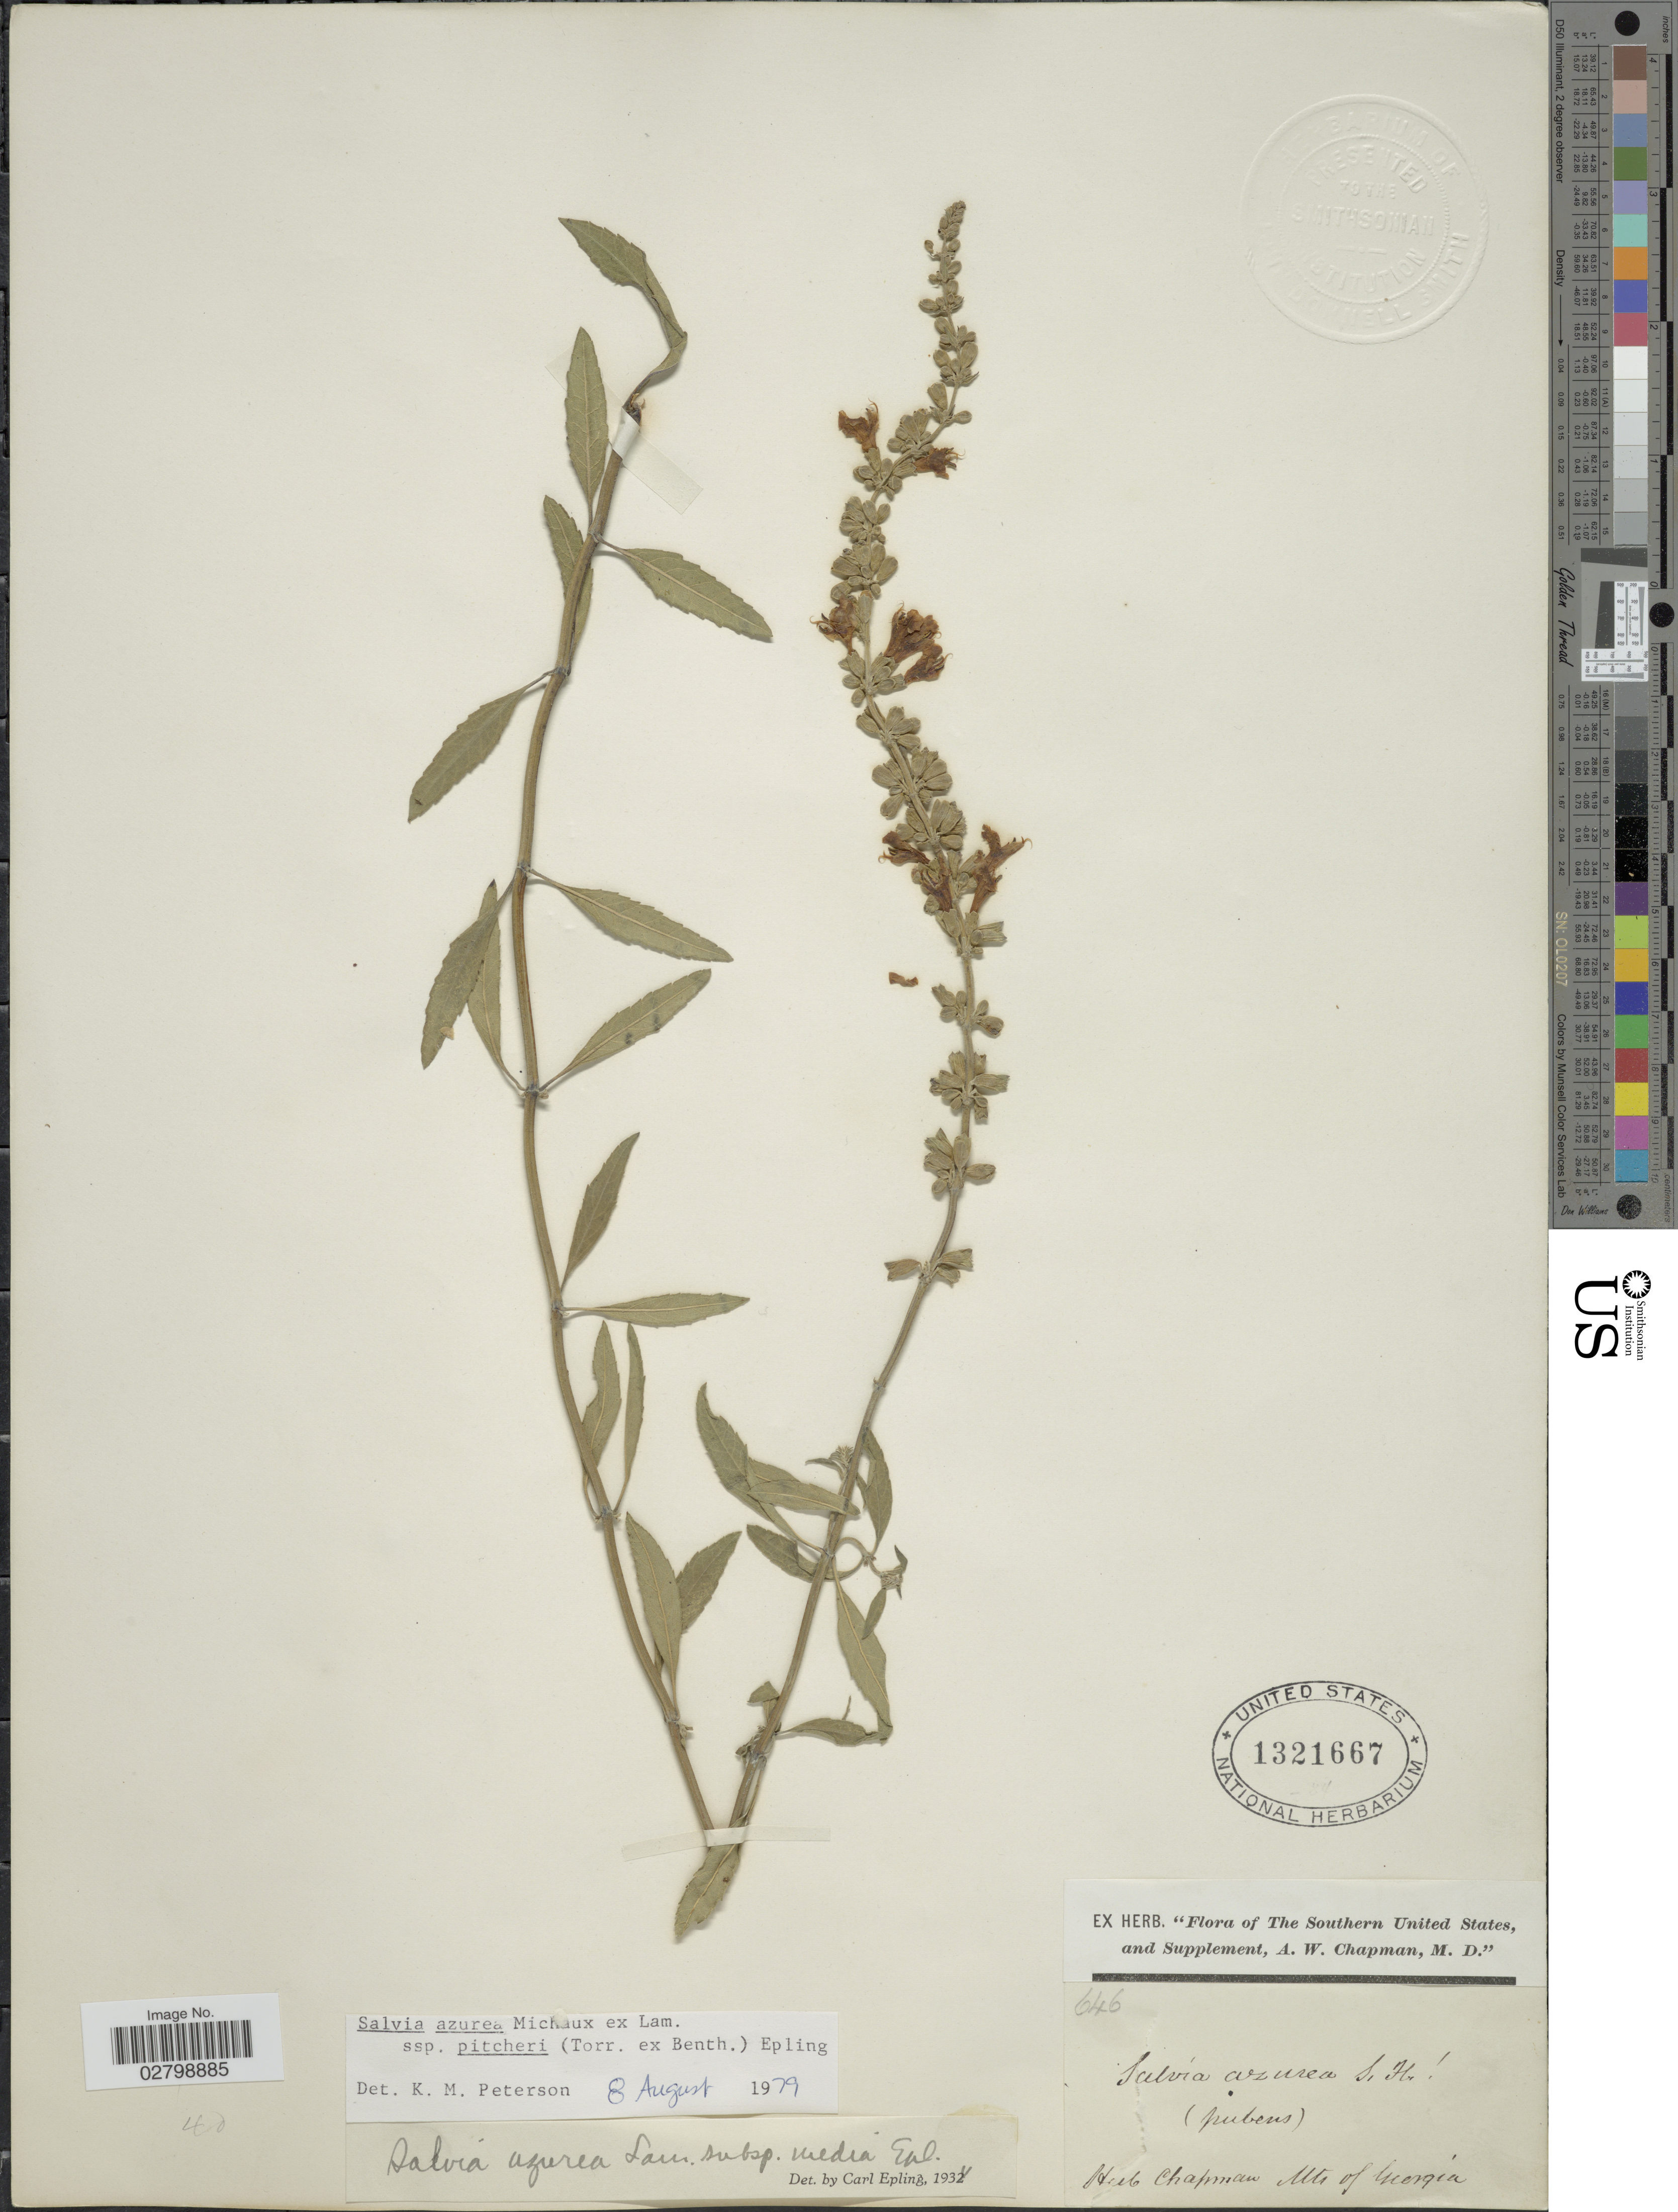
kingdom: Plantae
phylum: Tracheophyta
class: Magnoliopsida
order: Lamiales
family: Lamiaceae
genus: Salvia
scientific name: Salvia azurea subsp. pitcheri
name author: Michx. ex Lam.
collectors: ex herb. A.W. Chapman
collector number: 646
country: United States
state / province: Georgia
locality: Southern United States, and Supplement. Mts. of Georgia.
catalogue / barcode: US 1321667